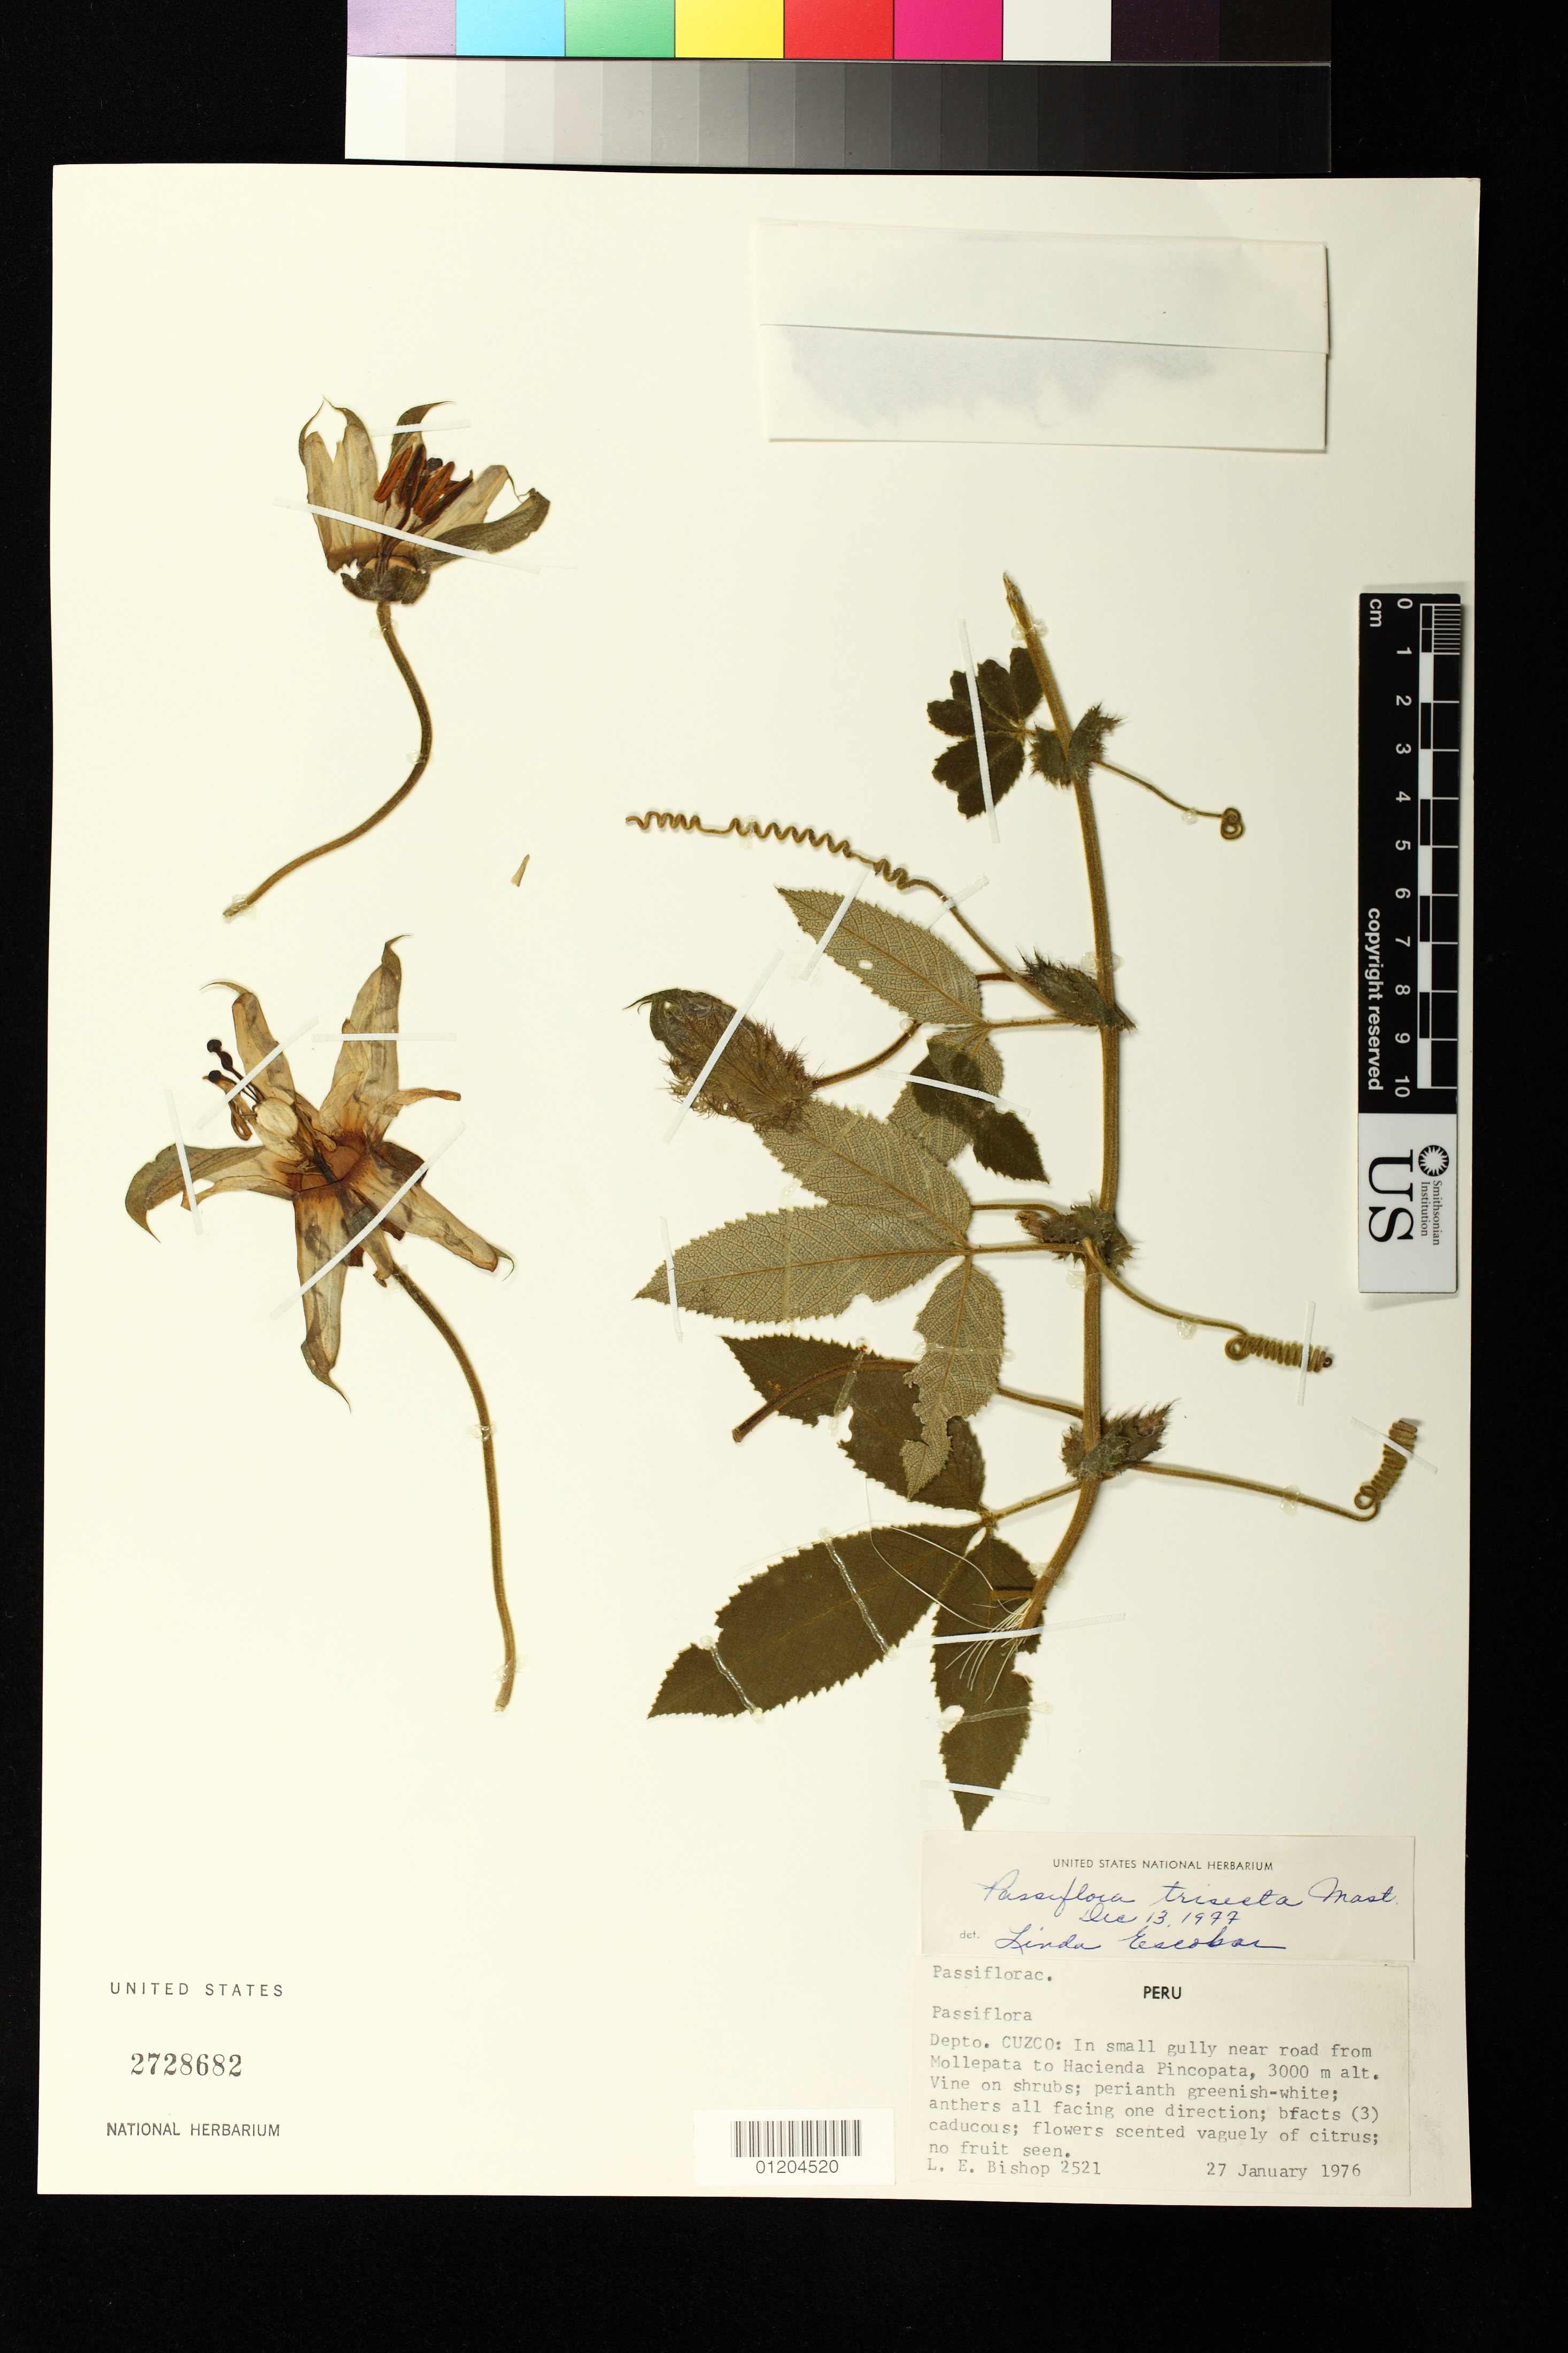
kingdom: Plantae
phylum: Tracheophyta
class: Magnoliopsida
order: Malpighiales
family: Passifloraceae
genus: Passiflora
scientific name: Passiflora trisecta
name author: Mast.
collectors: L. E. Bishop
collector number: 2521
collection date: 1976-01-27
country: Peru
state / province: Cusco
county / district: Anta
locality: In small gully near road from Mollepata to Hacienda Pincopata,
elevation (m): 3000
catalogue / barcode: US 2728682